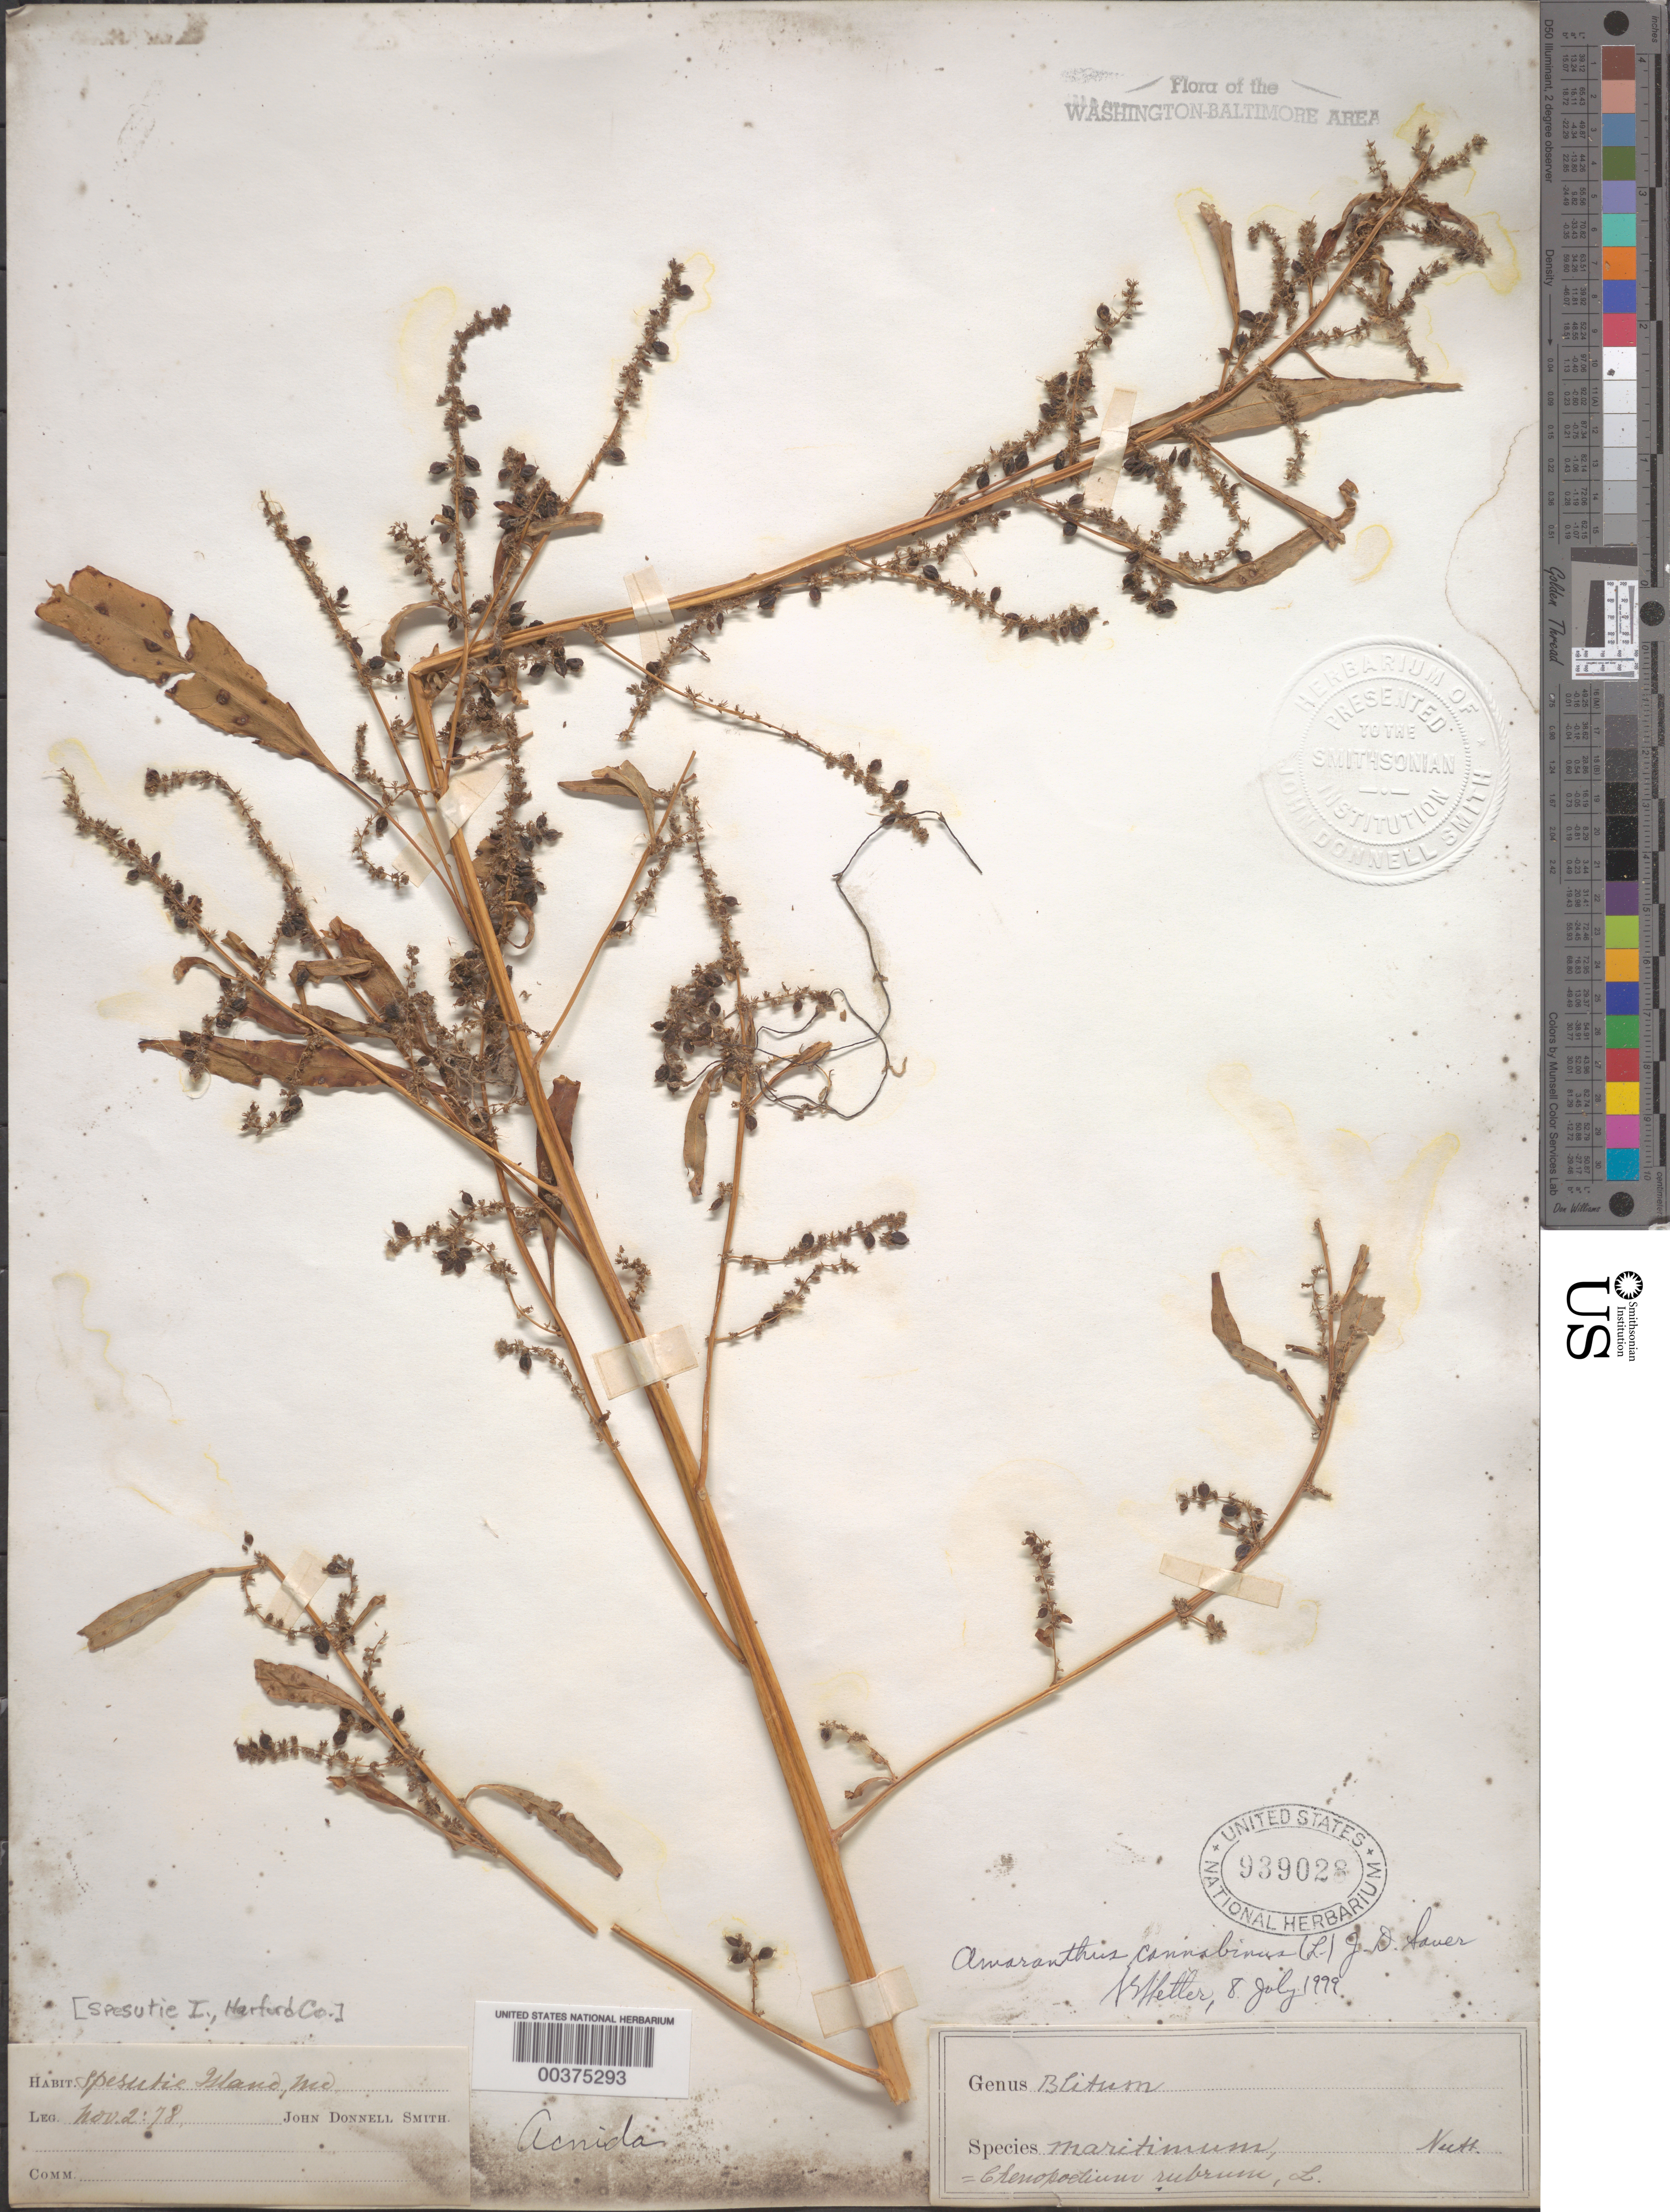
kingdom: Plantae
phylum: Tracheophyta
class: Magnoliopsida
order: Caryophyllales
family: Amaranthaceae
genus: Amaranthus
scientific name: Amaranthus cannabinus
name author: (L.) E.G. F. Sauer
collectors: J. Donnell Smith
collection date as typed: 02 Nov 1878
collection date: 1878-11-02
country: United States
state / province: Maryland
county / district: Harford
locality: Spesutie Island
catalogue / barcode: US 939028